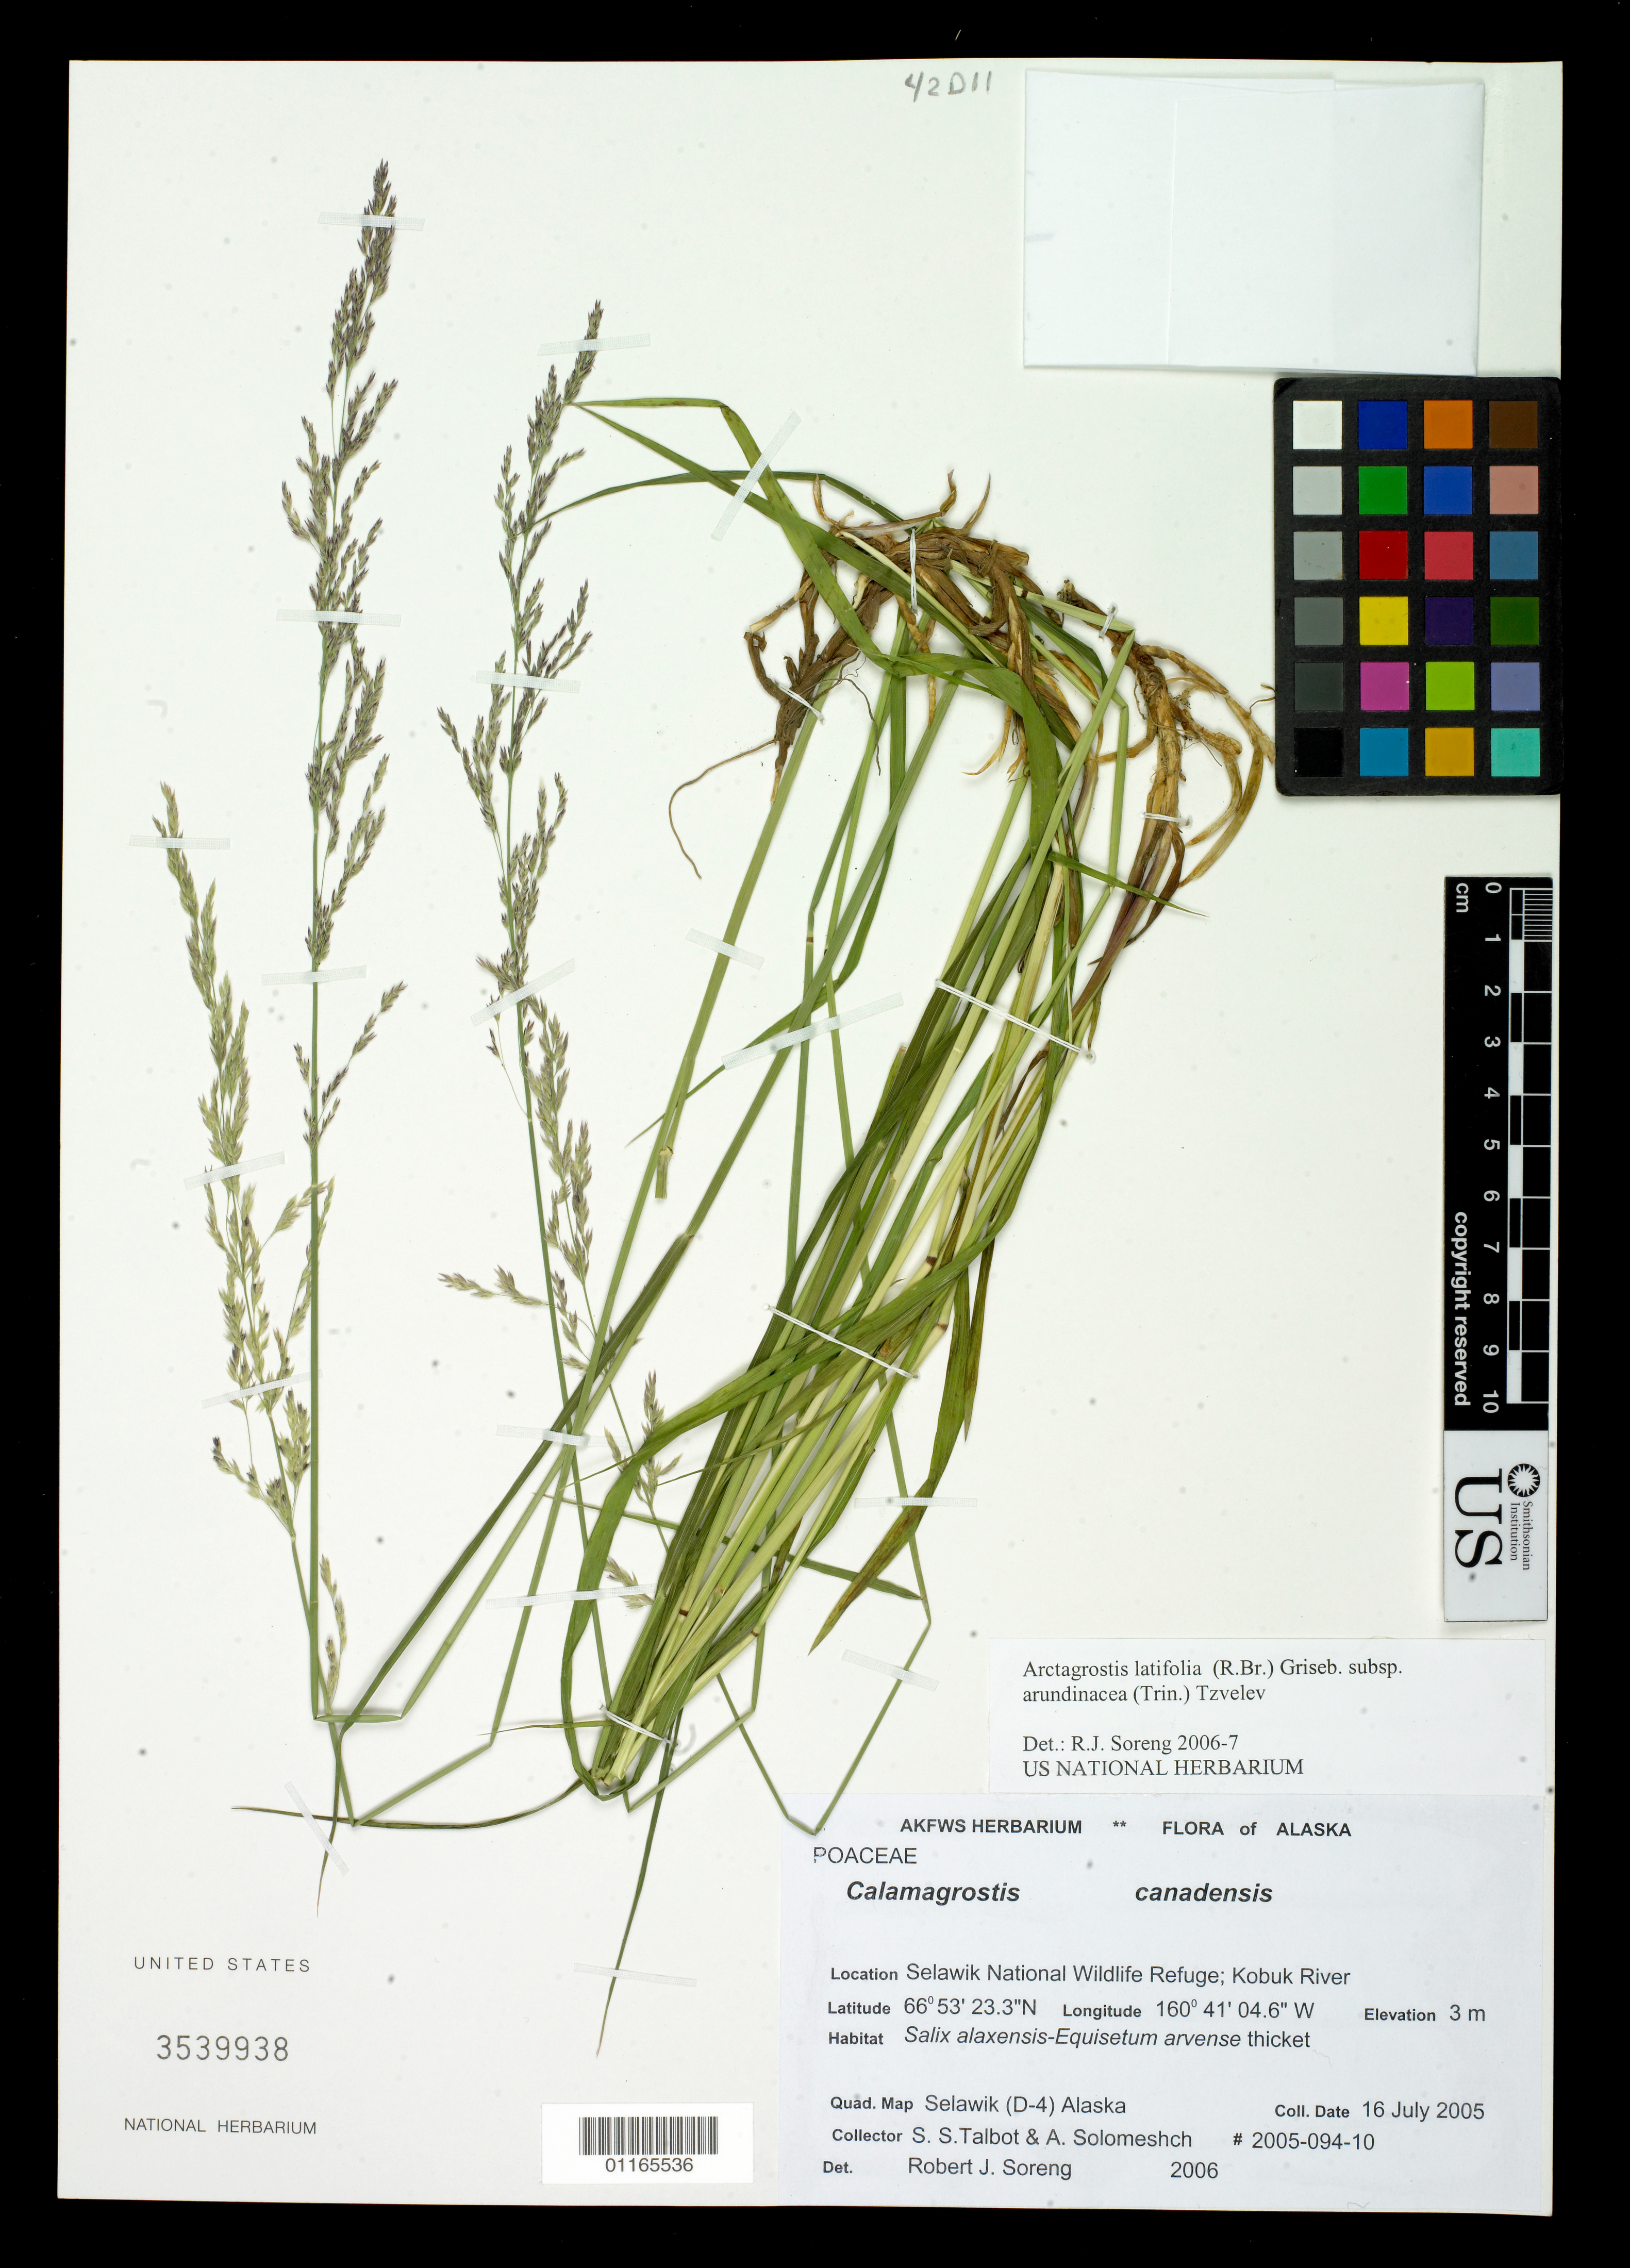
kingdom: Plantae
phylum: Tracheophyta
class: Liliopsida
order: Poales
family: Poaceae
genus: Arctagrostis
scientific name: Arctagrostis latifolia subsp. arundinacea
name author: (Trin.) Tzvelev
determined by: Soreng, Robert J., Research Associate (BOT), Smithsonian Institution - National Museum of Natural History (UNITED STATES)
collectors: S. S. Talbot & A. Solomeshch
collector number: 2005-094-10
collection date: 2005-07-16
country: United States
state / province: Alaska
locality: Selawik National Wildlife Refuge; Kobuk River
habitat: Salix alaxensis-Equisetum arvense thicket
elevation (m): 3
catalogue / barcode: US 3539938